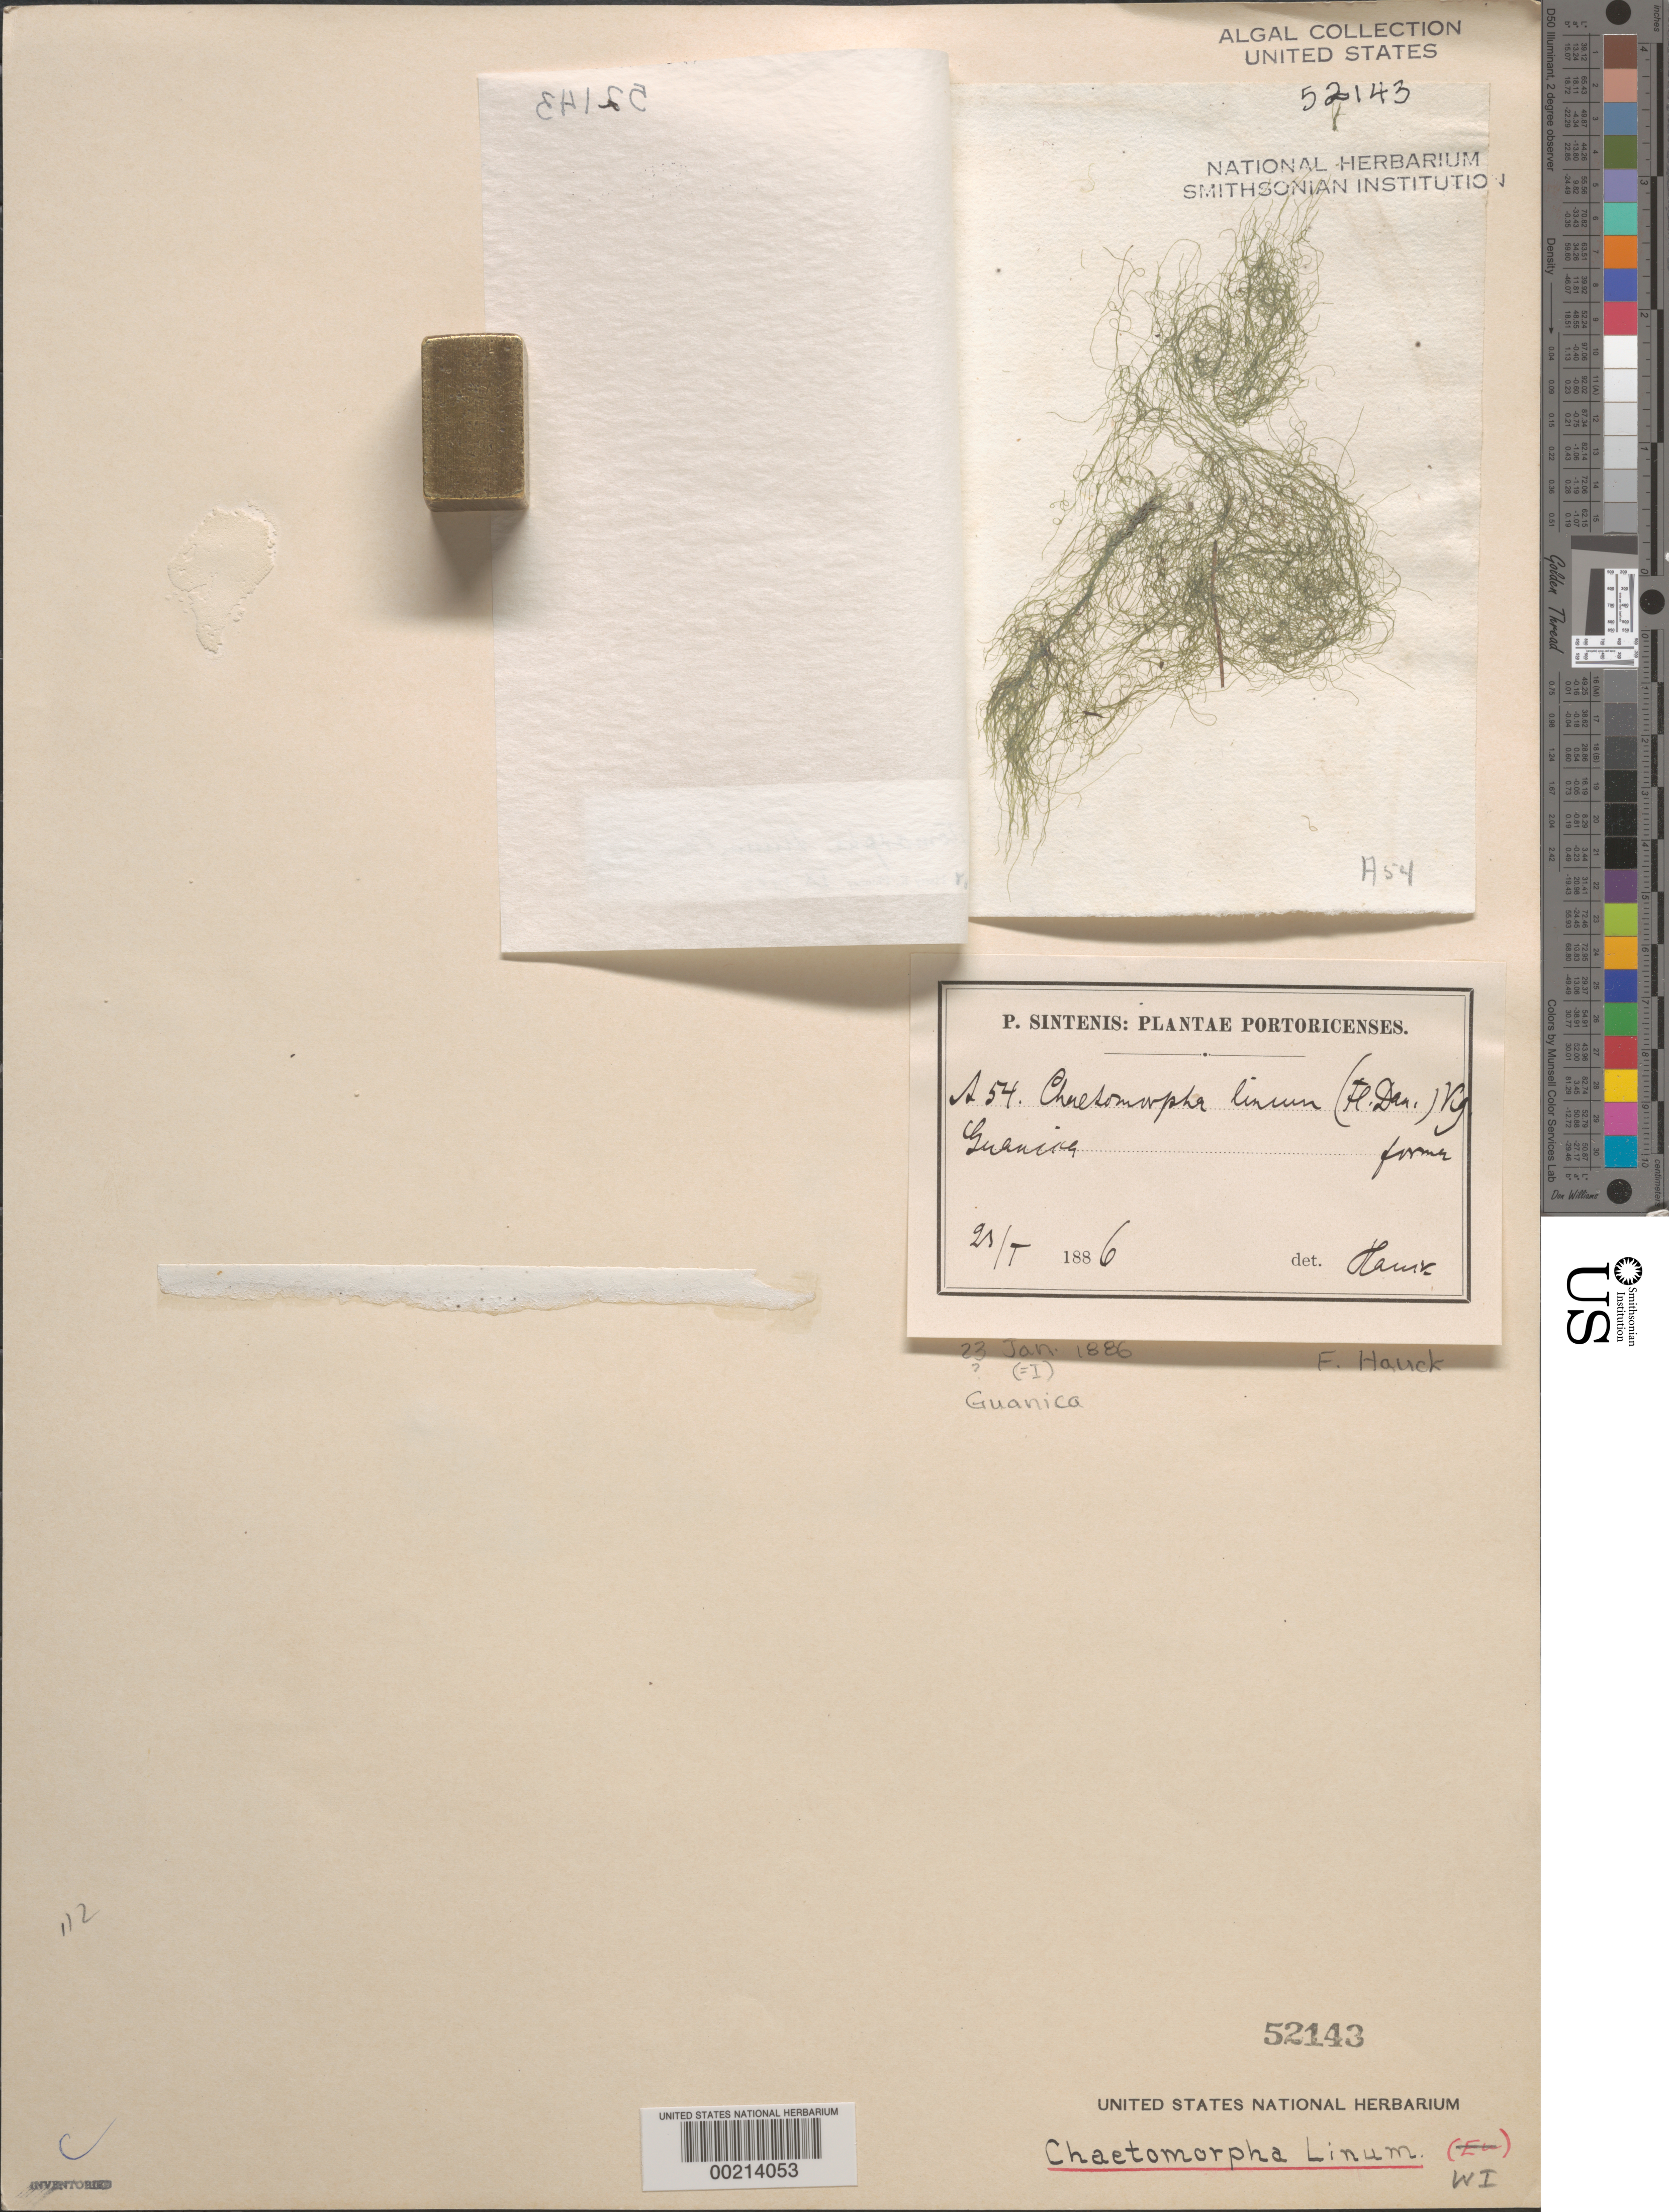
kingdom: Plantae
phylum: Chlorophyta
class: Ulvophyceae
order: Cladophorales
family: Cladophoraceae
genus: Chaetomorpha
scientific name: Chaetomorpha linum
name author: (O.F. Muell.) Kütz.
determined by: Phinney, H. K.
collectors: P. Sintenis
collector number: A54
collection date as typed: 23 Jan 1886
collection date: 1886-01-23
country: Puerto Rico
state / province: Guanica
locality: Guanica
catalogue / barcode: US 52143